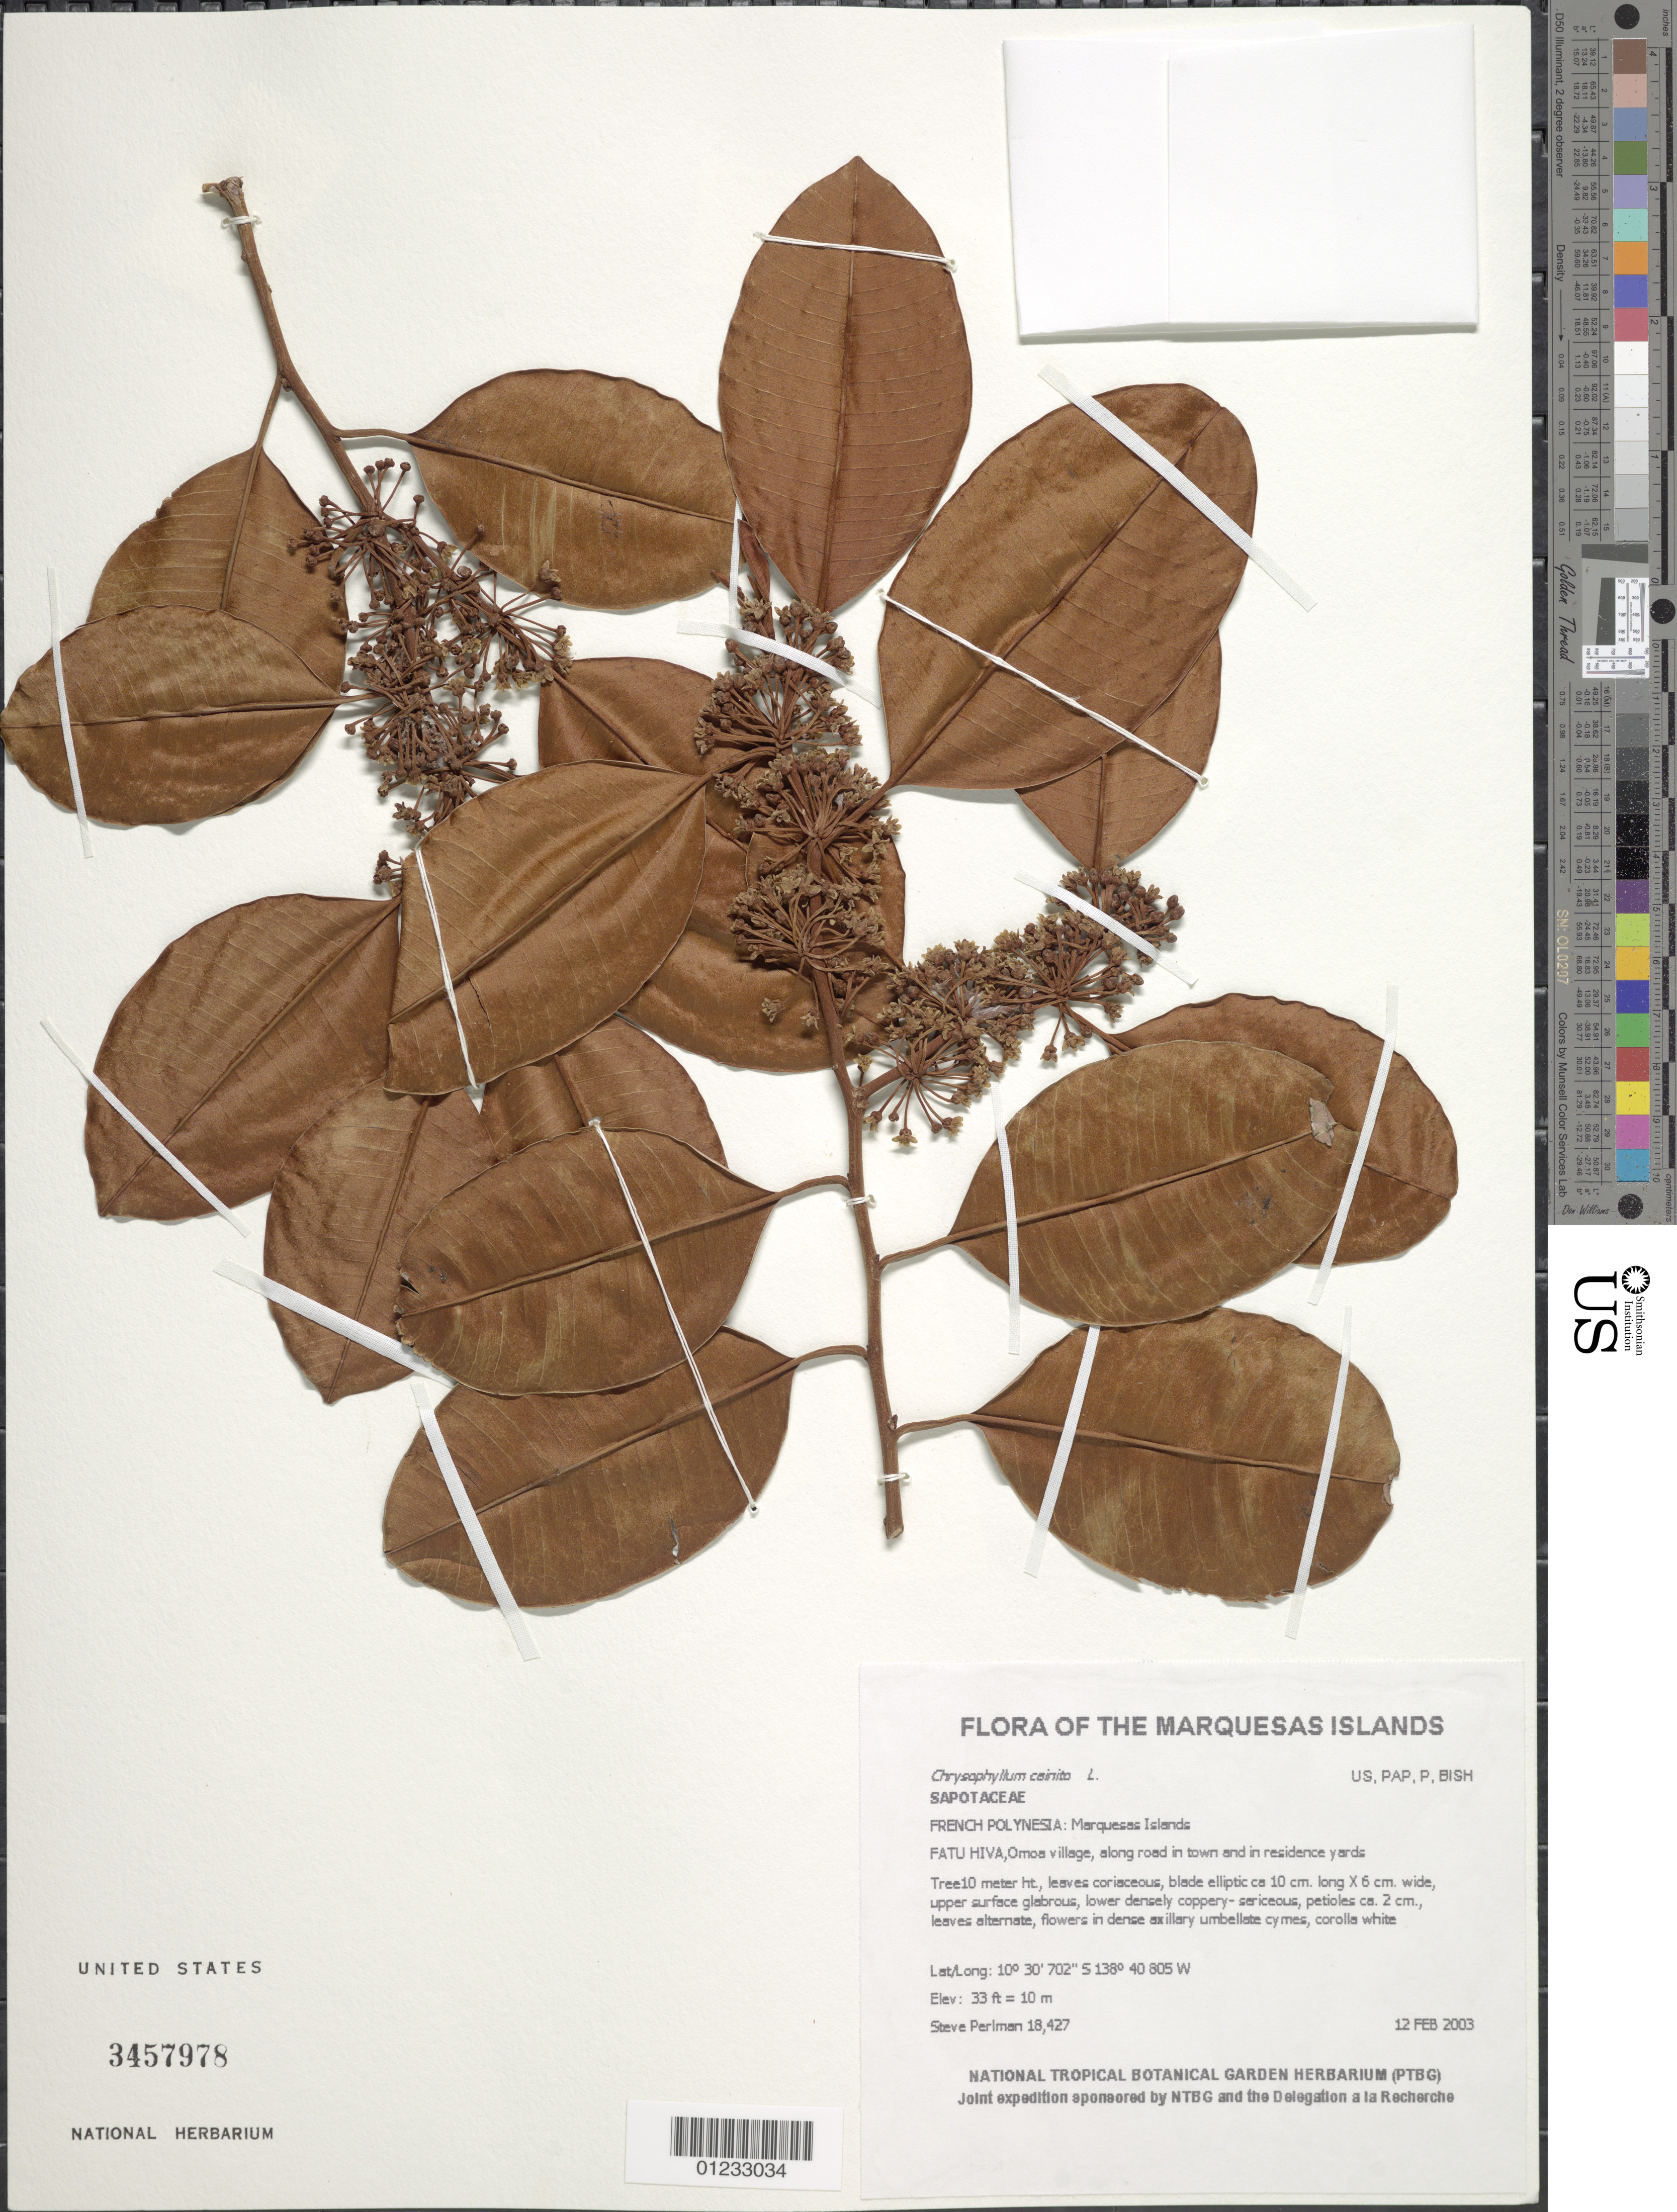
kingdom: Plantae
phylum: Tracheophyta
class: Magnoliopsida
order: Ericales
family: Sapotaceae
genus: Chrysophyllum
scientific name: Chrysophyllum cainito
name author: L.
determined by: Perlman, S. P.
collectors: S. P. Perlman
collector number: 18427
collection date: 2003-02-12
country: French Polynesia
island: Fatu Hiva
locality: Omoa village, along road in town and in residence yards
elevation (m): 10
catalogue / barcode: US 3457978